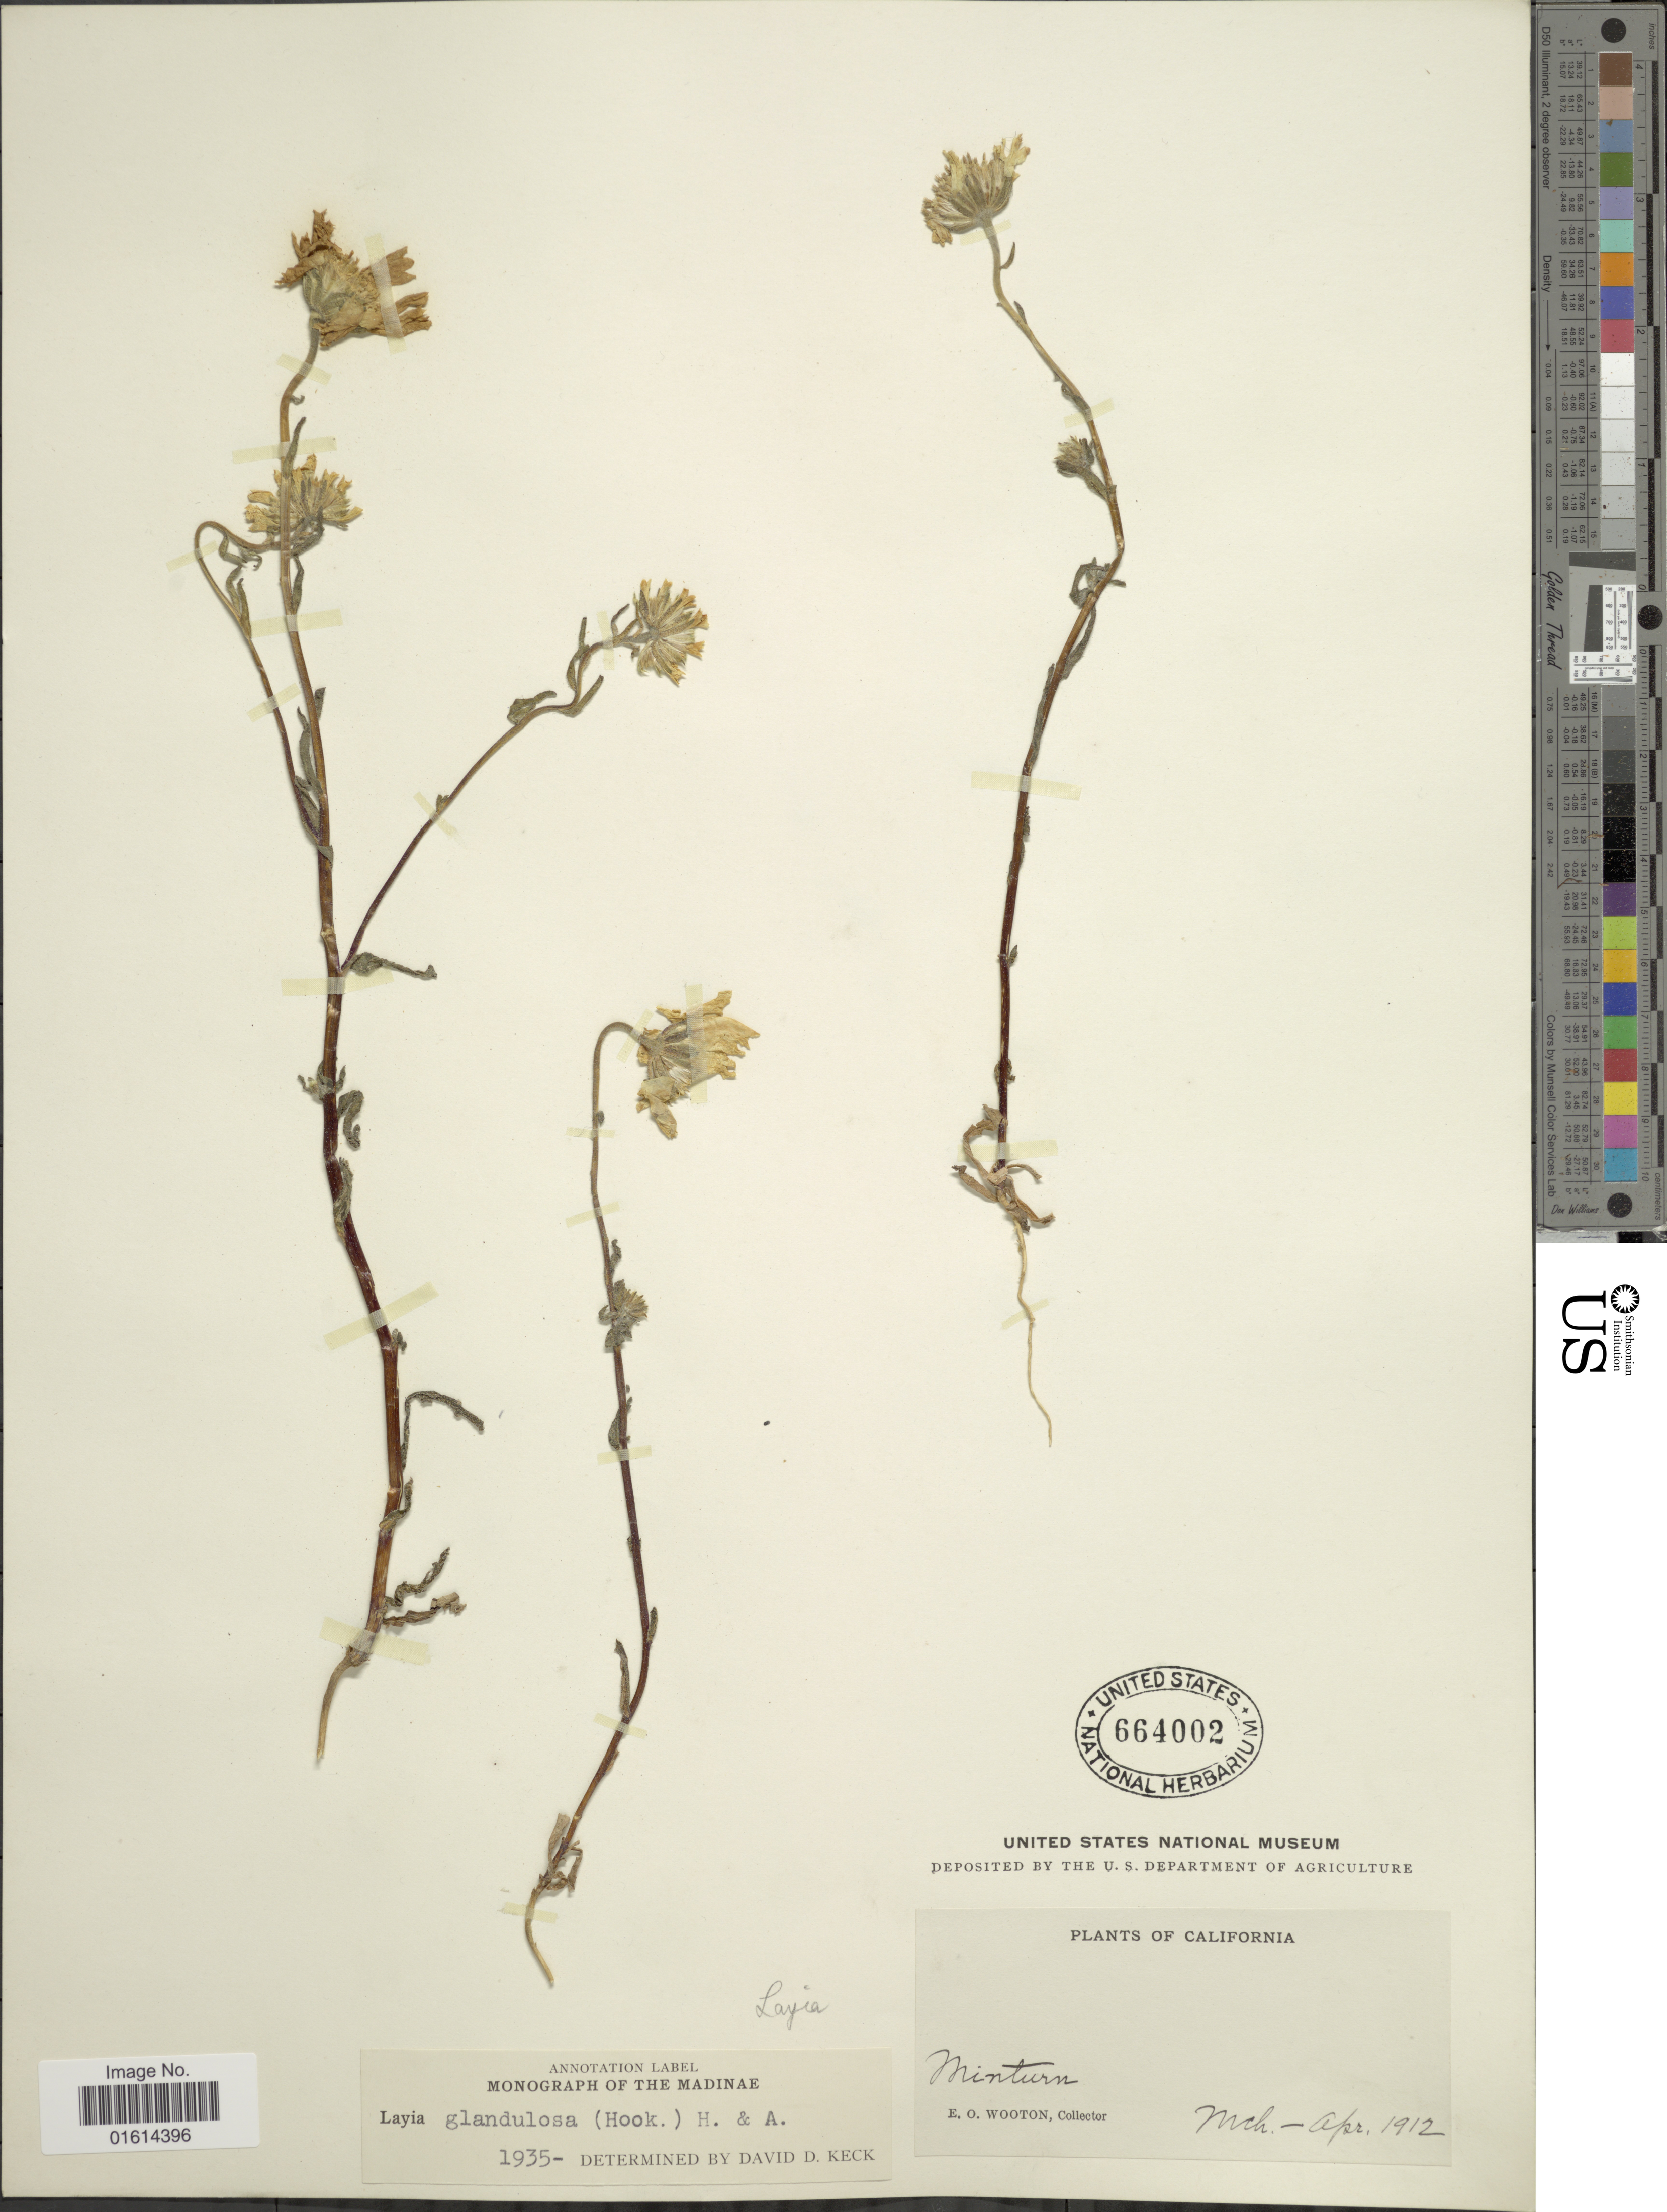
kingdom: Plantae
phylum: Tracheophyta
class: Magnoliopsida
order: Asterales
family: Asteraceae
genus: Layia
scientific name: Layia glandulosa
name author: Hook. & Arn.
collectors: E. O. Wooton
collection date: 1912-03/1912-04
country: United States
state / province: California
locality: Minturn [unsure placement]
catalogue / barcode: US 664002